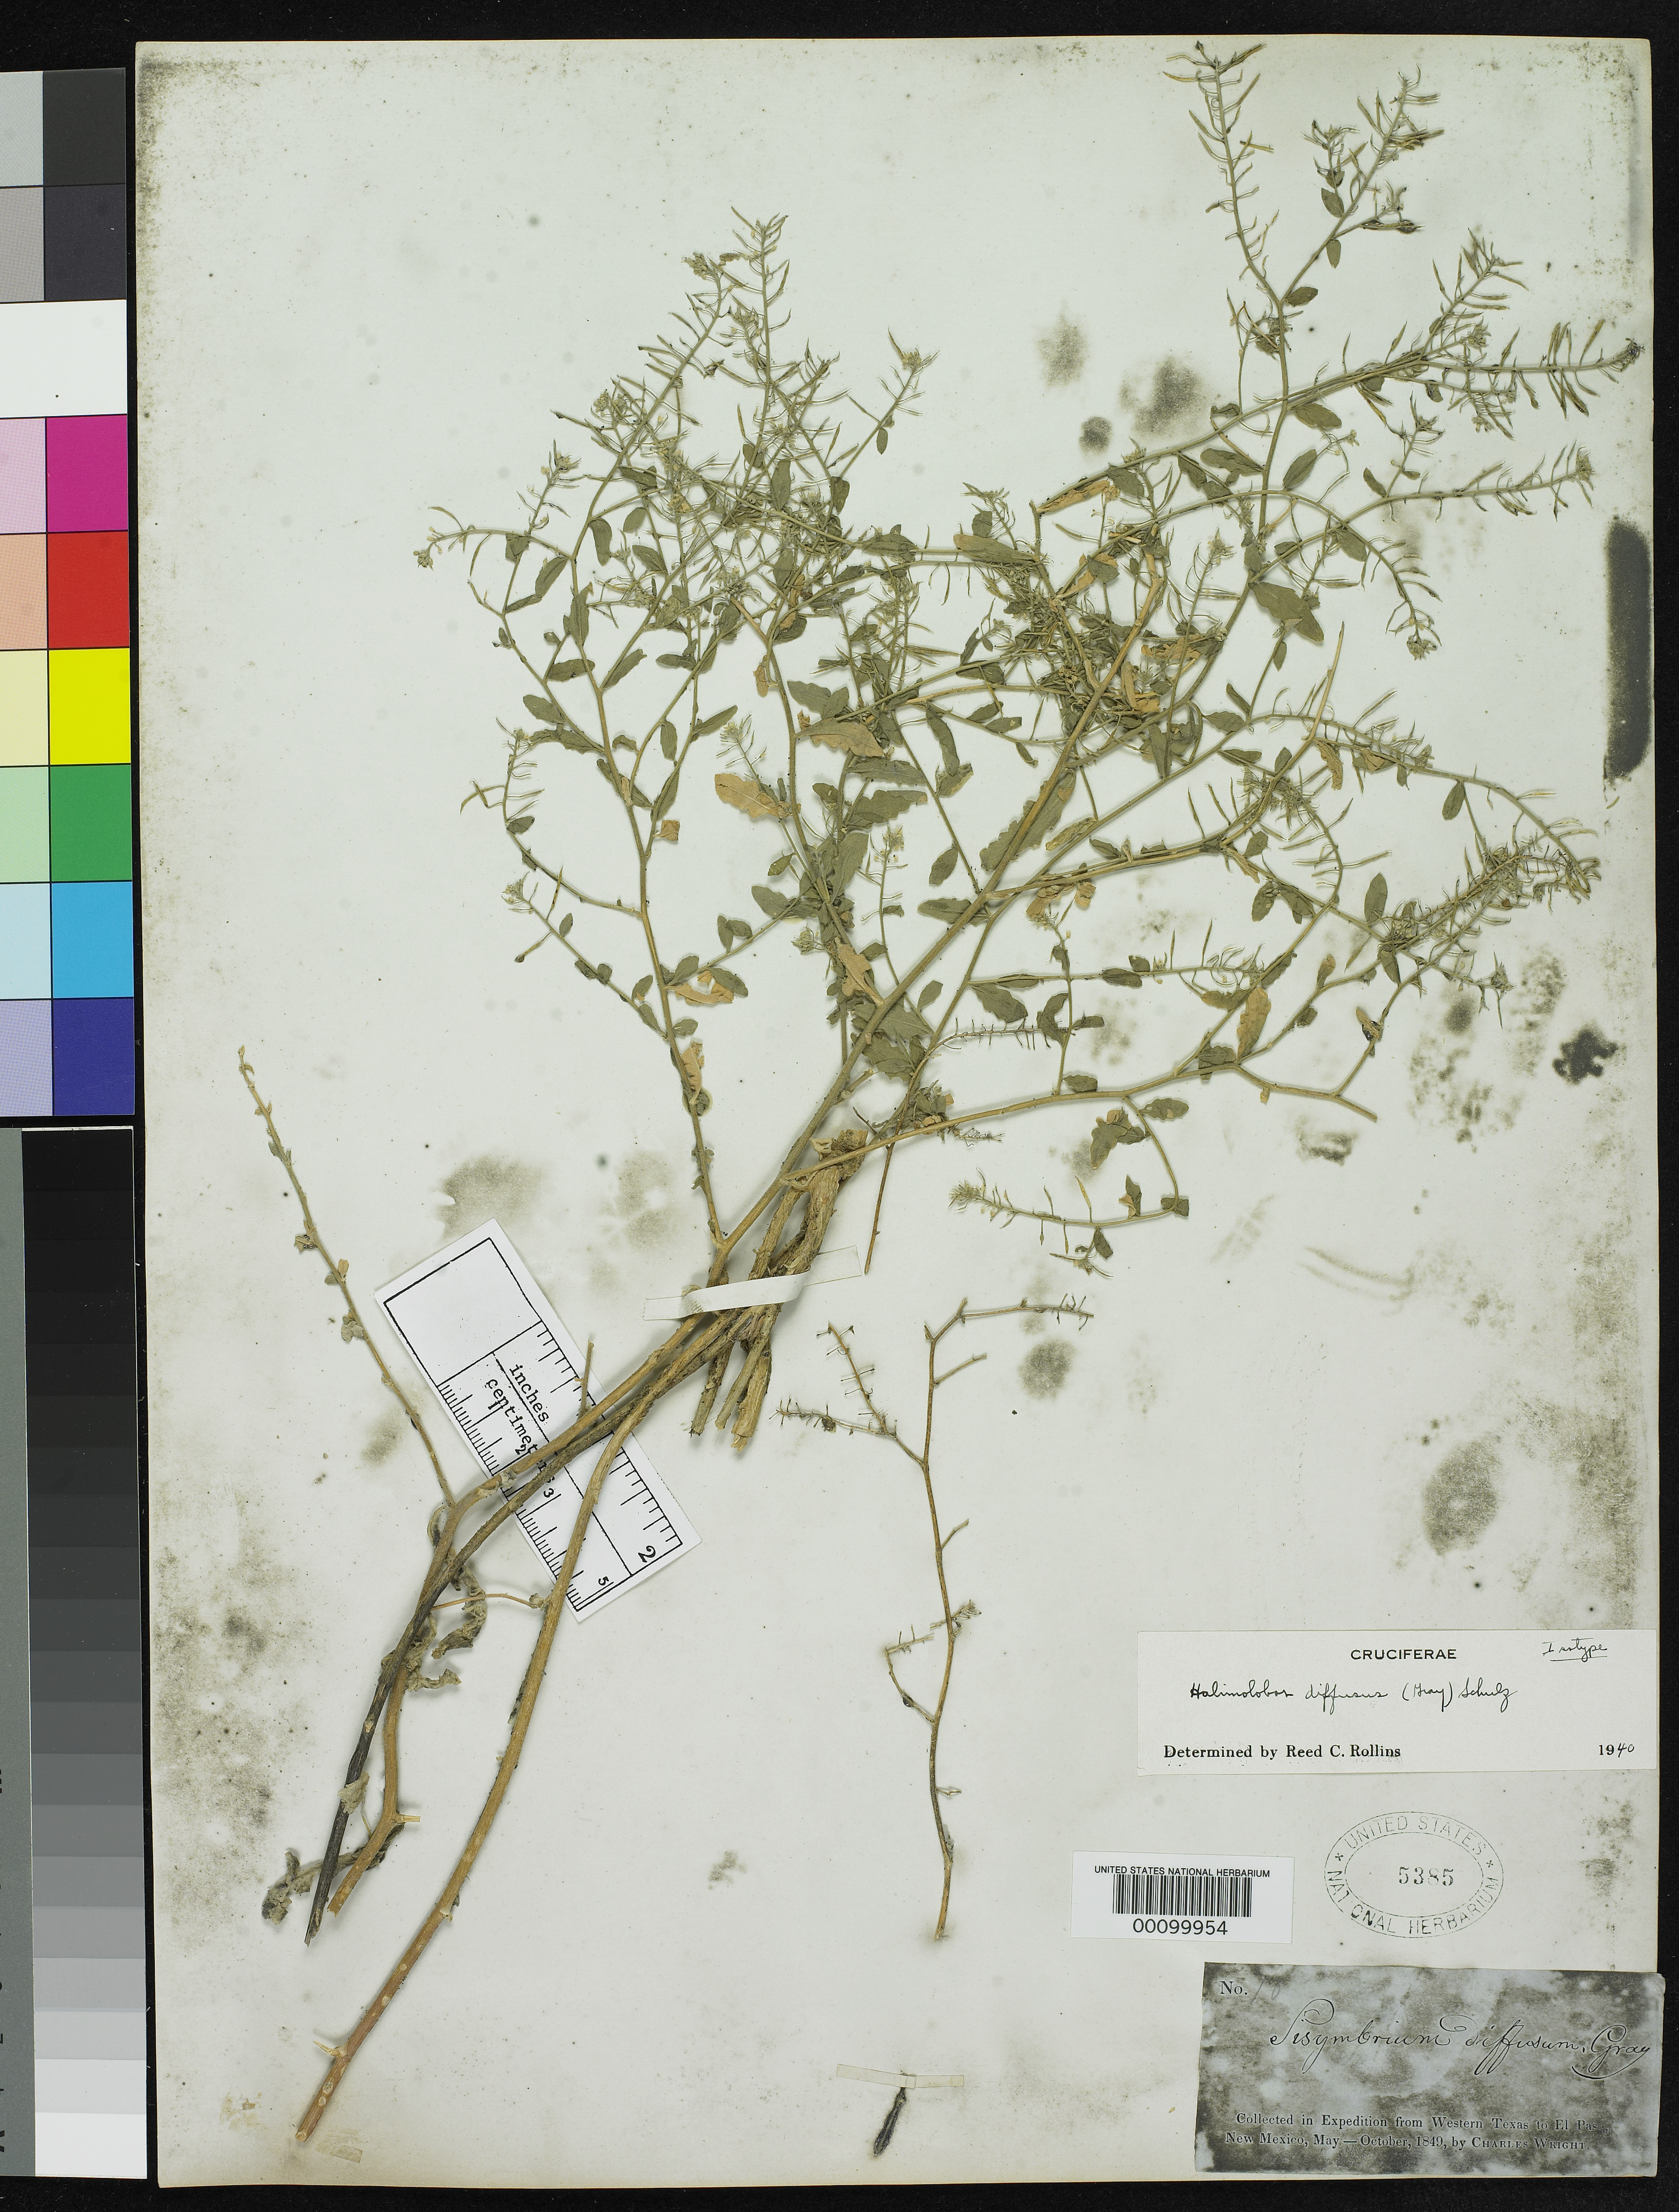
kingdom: Plantae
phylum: Tracheophyta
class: Magnoliopsida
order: Brassicales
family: Brassicaceae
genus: Sisymbrium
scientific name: Sisymbrium diffusum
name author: A. Gray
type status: Type Collection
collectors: C. Wright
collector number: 10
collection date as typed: Aug 1849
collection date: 1849-08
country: United States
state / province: Texas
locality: Pass of the Limpia.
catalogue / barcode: US 5385